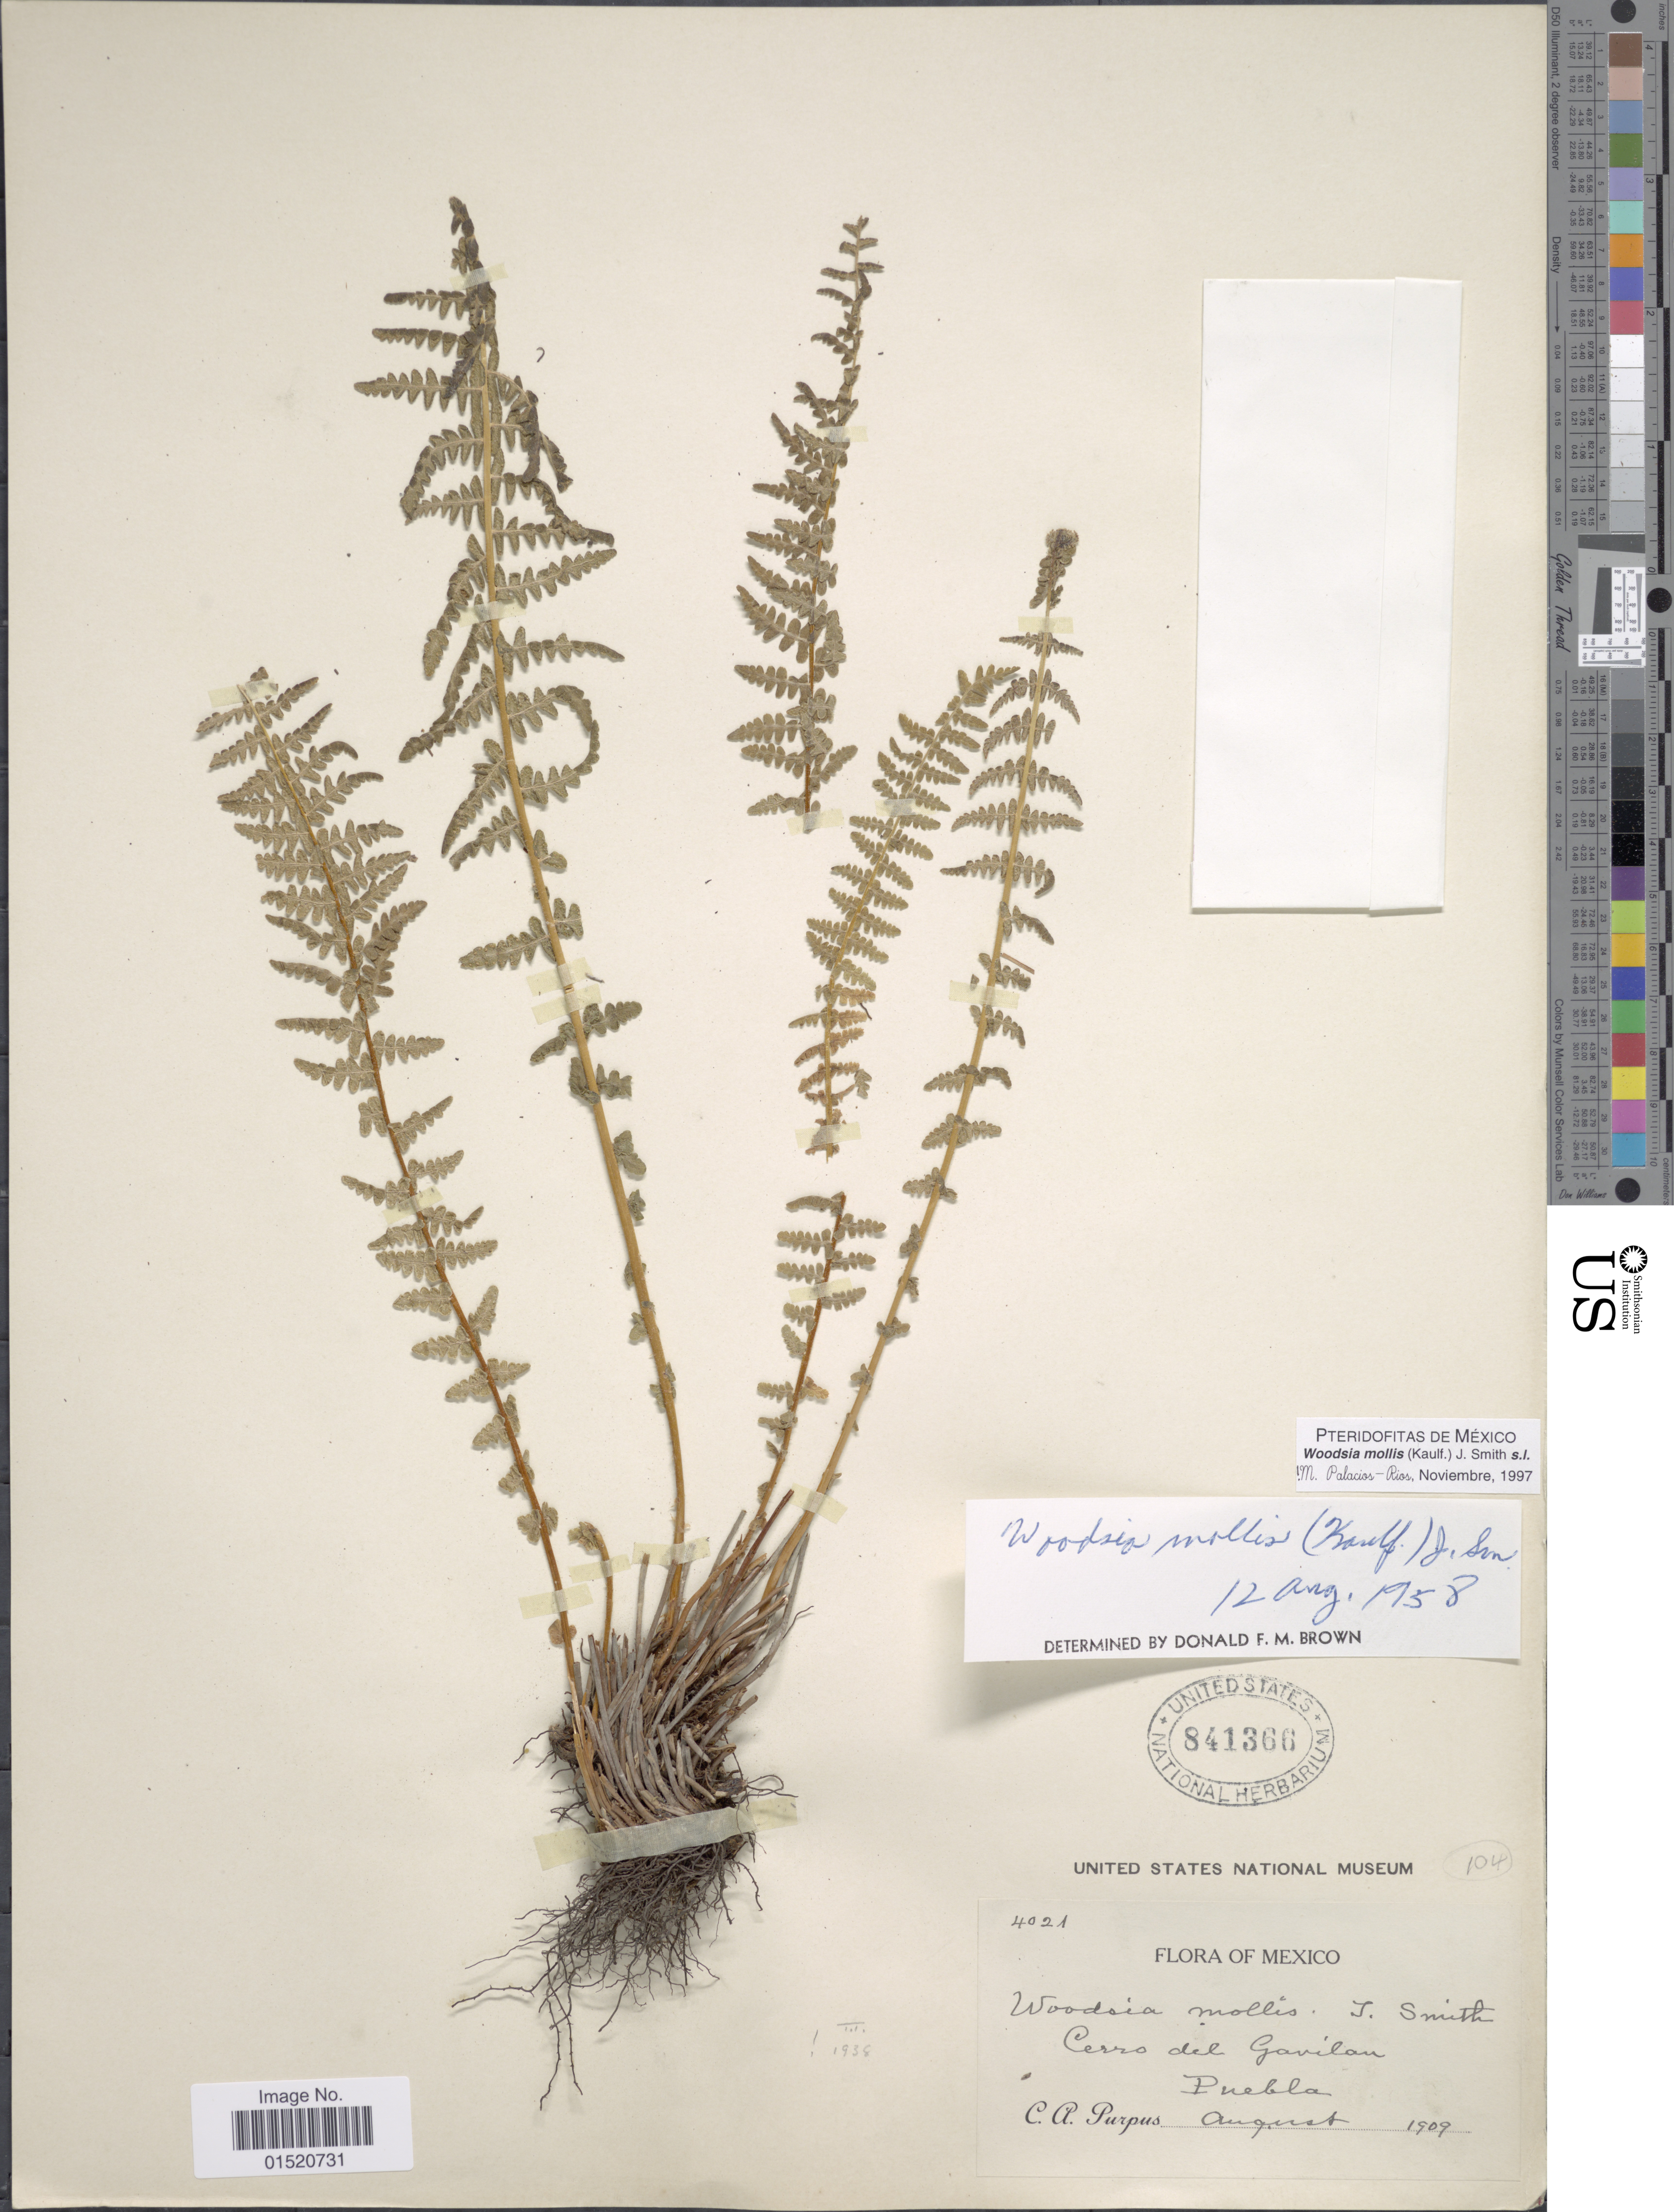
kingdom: Plantae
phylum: Tracheophyta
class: Polypodiopsida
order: Polypodiales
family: Woodsiaceae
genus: Woodsia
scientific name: Woodsia mollis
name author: (Kaulf.) J. Sm.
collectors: C. A. Purpus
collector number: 4021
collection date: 1909-08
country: Mexico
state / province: Puebla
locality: Cerro del Gavilan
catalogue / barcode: US 841366